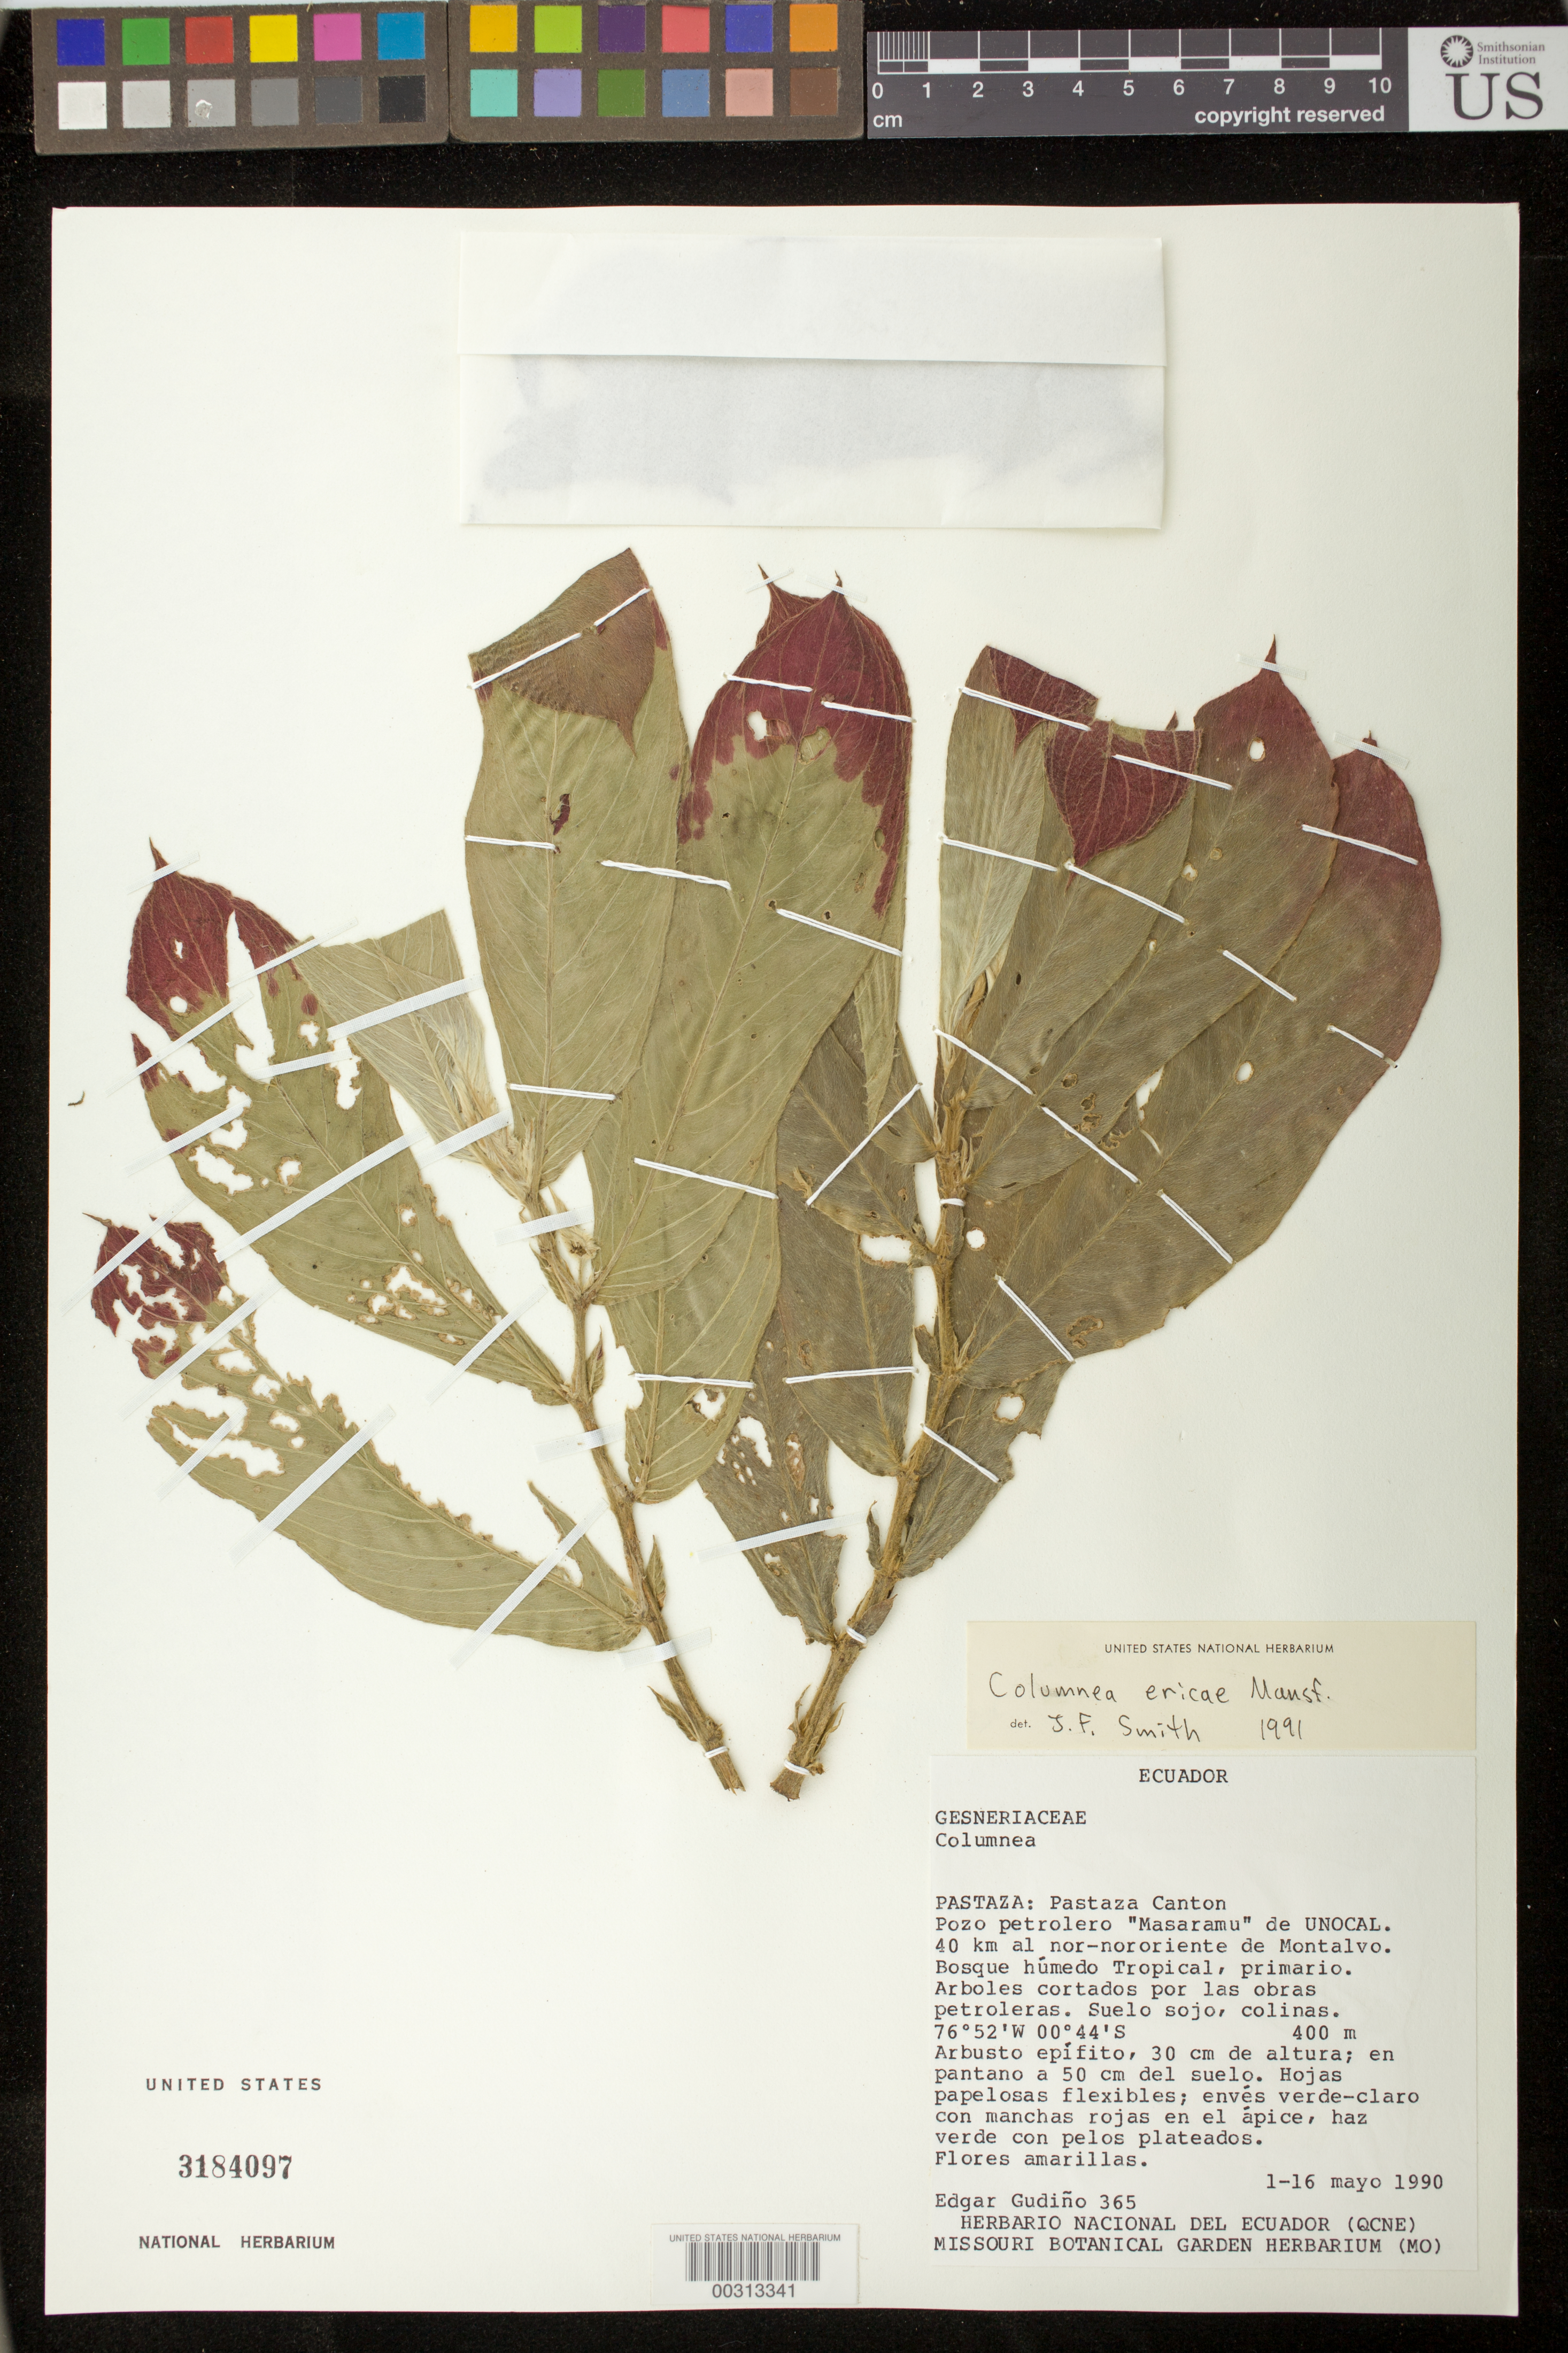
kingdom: Plantae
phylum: Tracheophyta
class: Magnoliopsida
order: Lamiales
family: Gesneriaceae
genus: Columnea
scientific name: Columnea ericae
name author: Mansf.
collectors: E. Gudiño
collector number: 365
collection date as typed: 1-16 May 1990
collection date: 1990-05-01/1990-05-16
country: Ecuador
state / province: Pastaza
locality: Pastaza Canton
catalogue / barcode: US 3184097